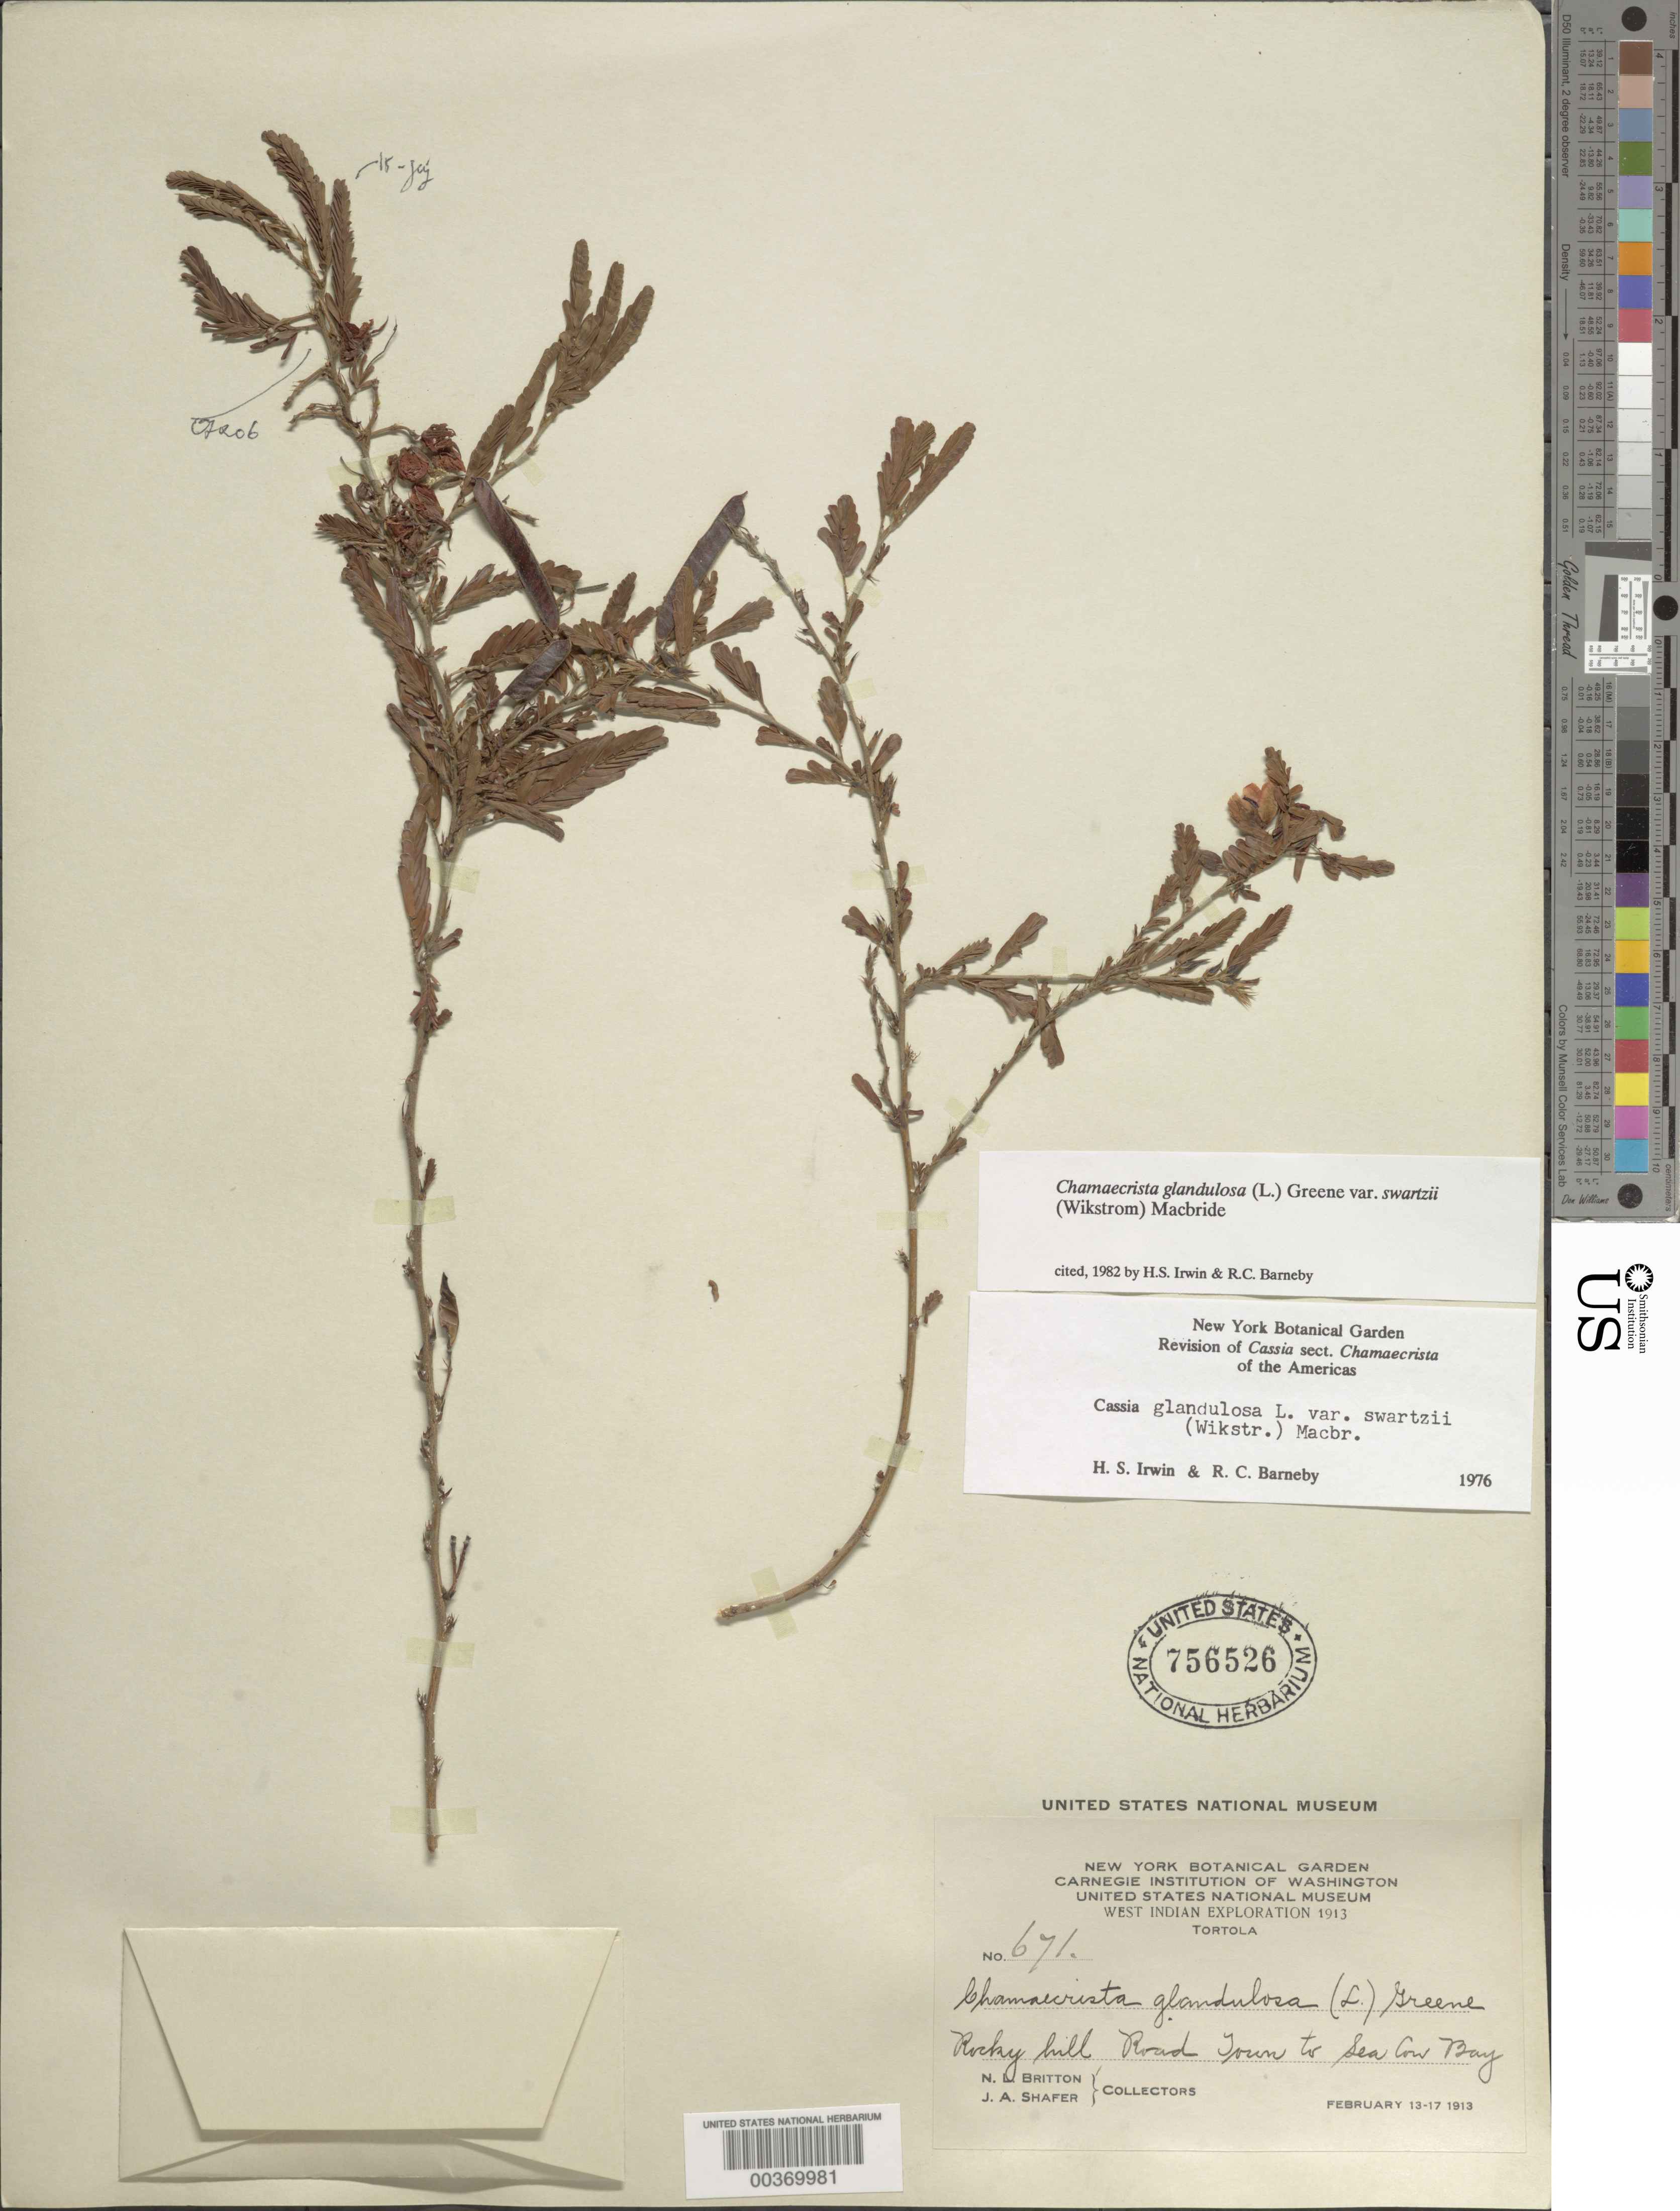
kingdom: Plantae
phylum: Tracheophyta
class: Magnoliopsida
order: Fabales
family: Fabaceae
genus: Chamaecrista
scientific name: Chamaecrista glandulosa var. swartzii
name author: (Wikstr.) H.S. Irwin & Barneby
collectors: N. Britton & J. A. Shafer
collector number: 671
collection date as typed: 13 Feb 1913 to 17 Feb 1913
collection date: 1913-02-13/1913-02-17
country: British Virgin Islands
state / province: Tortola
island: Tortola Island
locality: Road town to sea cow bay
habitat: Rocky hill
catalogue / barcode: US 756526